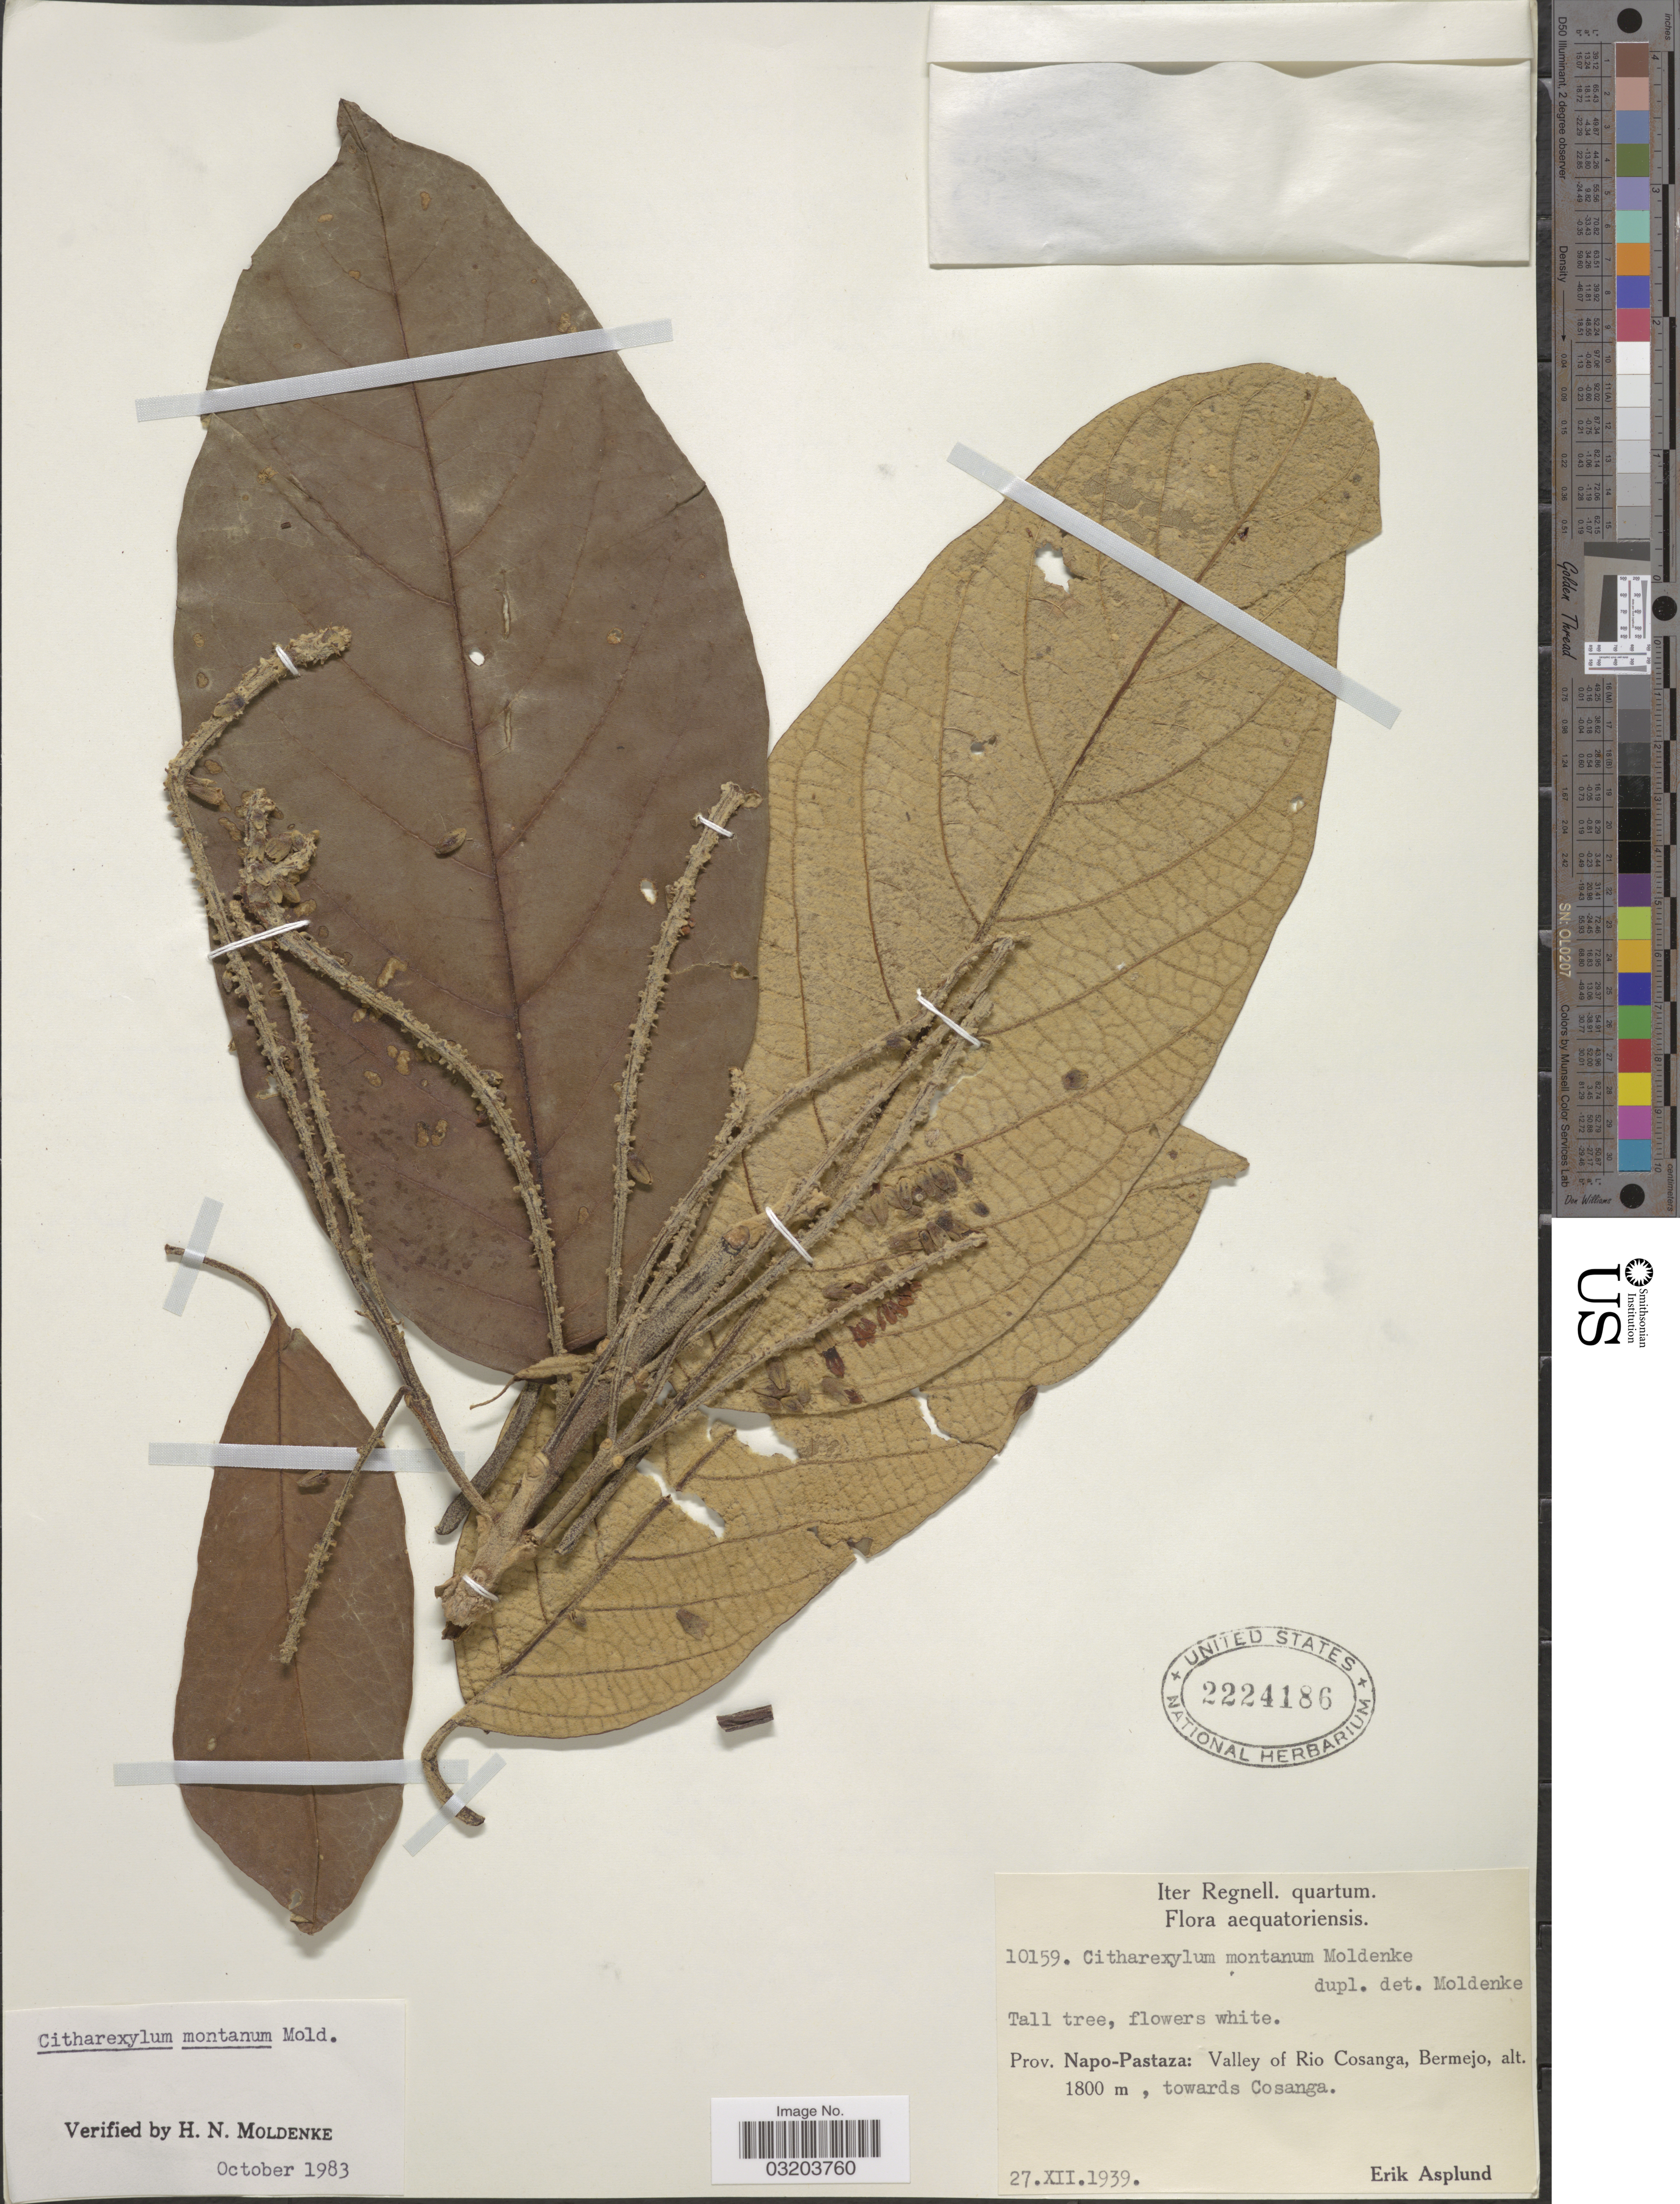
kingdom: Plantae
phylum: Tracheophyta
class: Magnoliopsida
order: Lamiales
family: Verbenaceae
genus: Citharexylum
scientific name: Citharexylum montanum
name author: Moldenke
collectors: E. Asplund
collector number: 10159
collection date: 1939-12-27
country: Ecuador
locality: Prov. Napo-Pastaza: Valley of Rio Cosanga, Bermejo, towards Cosanga.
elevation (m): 1800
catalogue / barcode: US 2224186